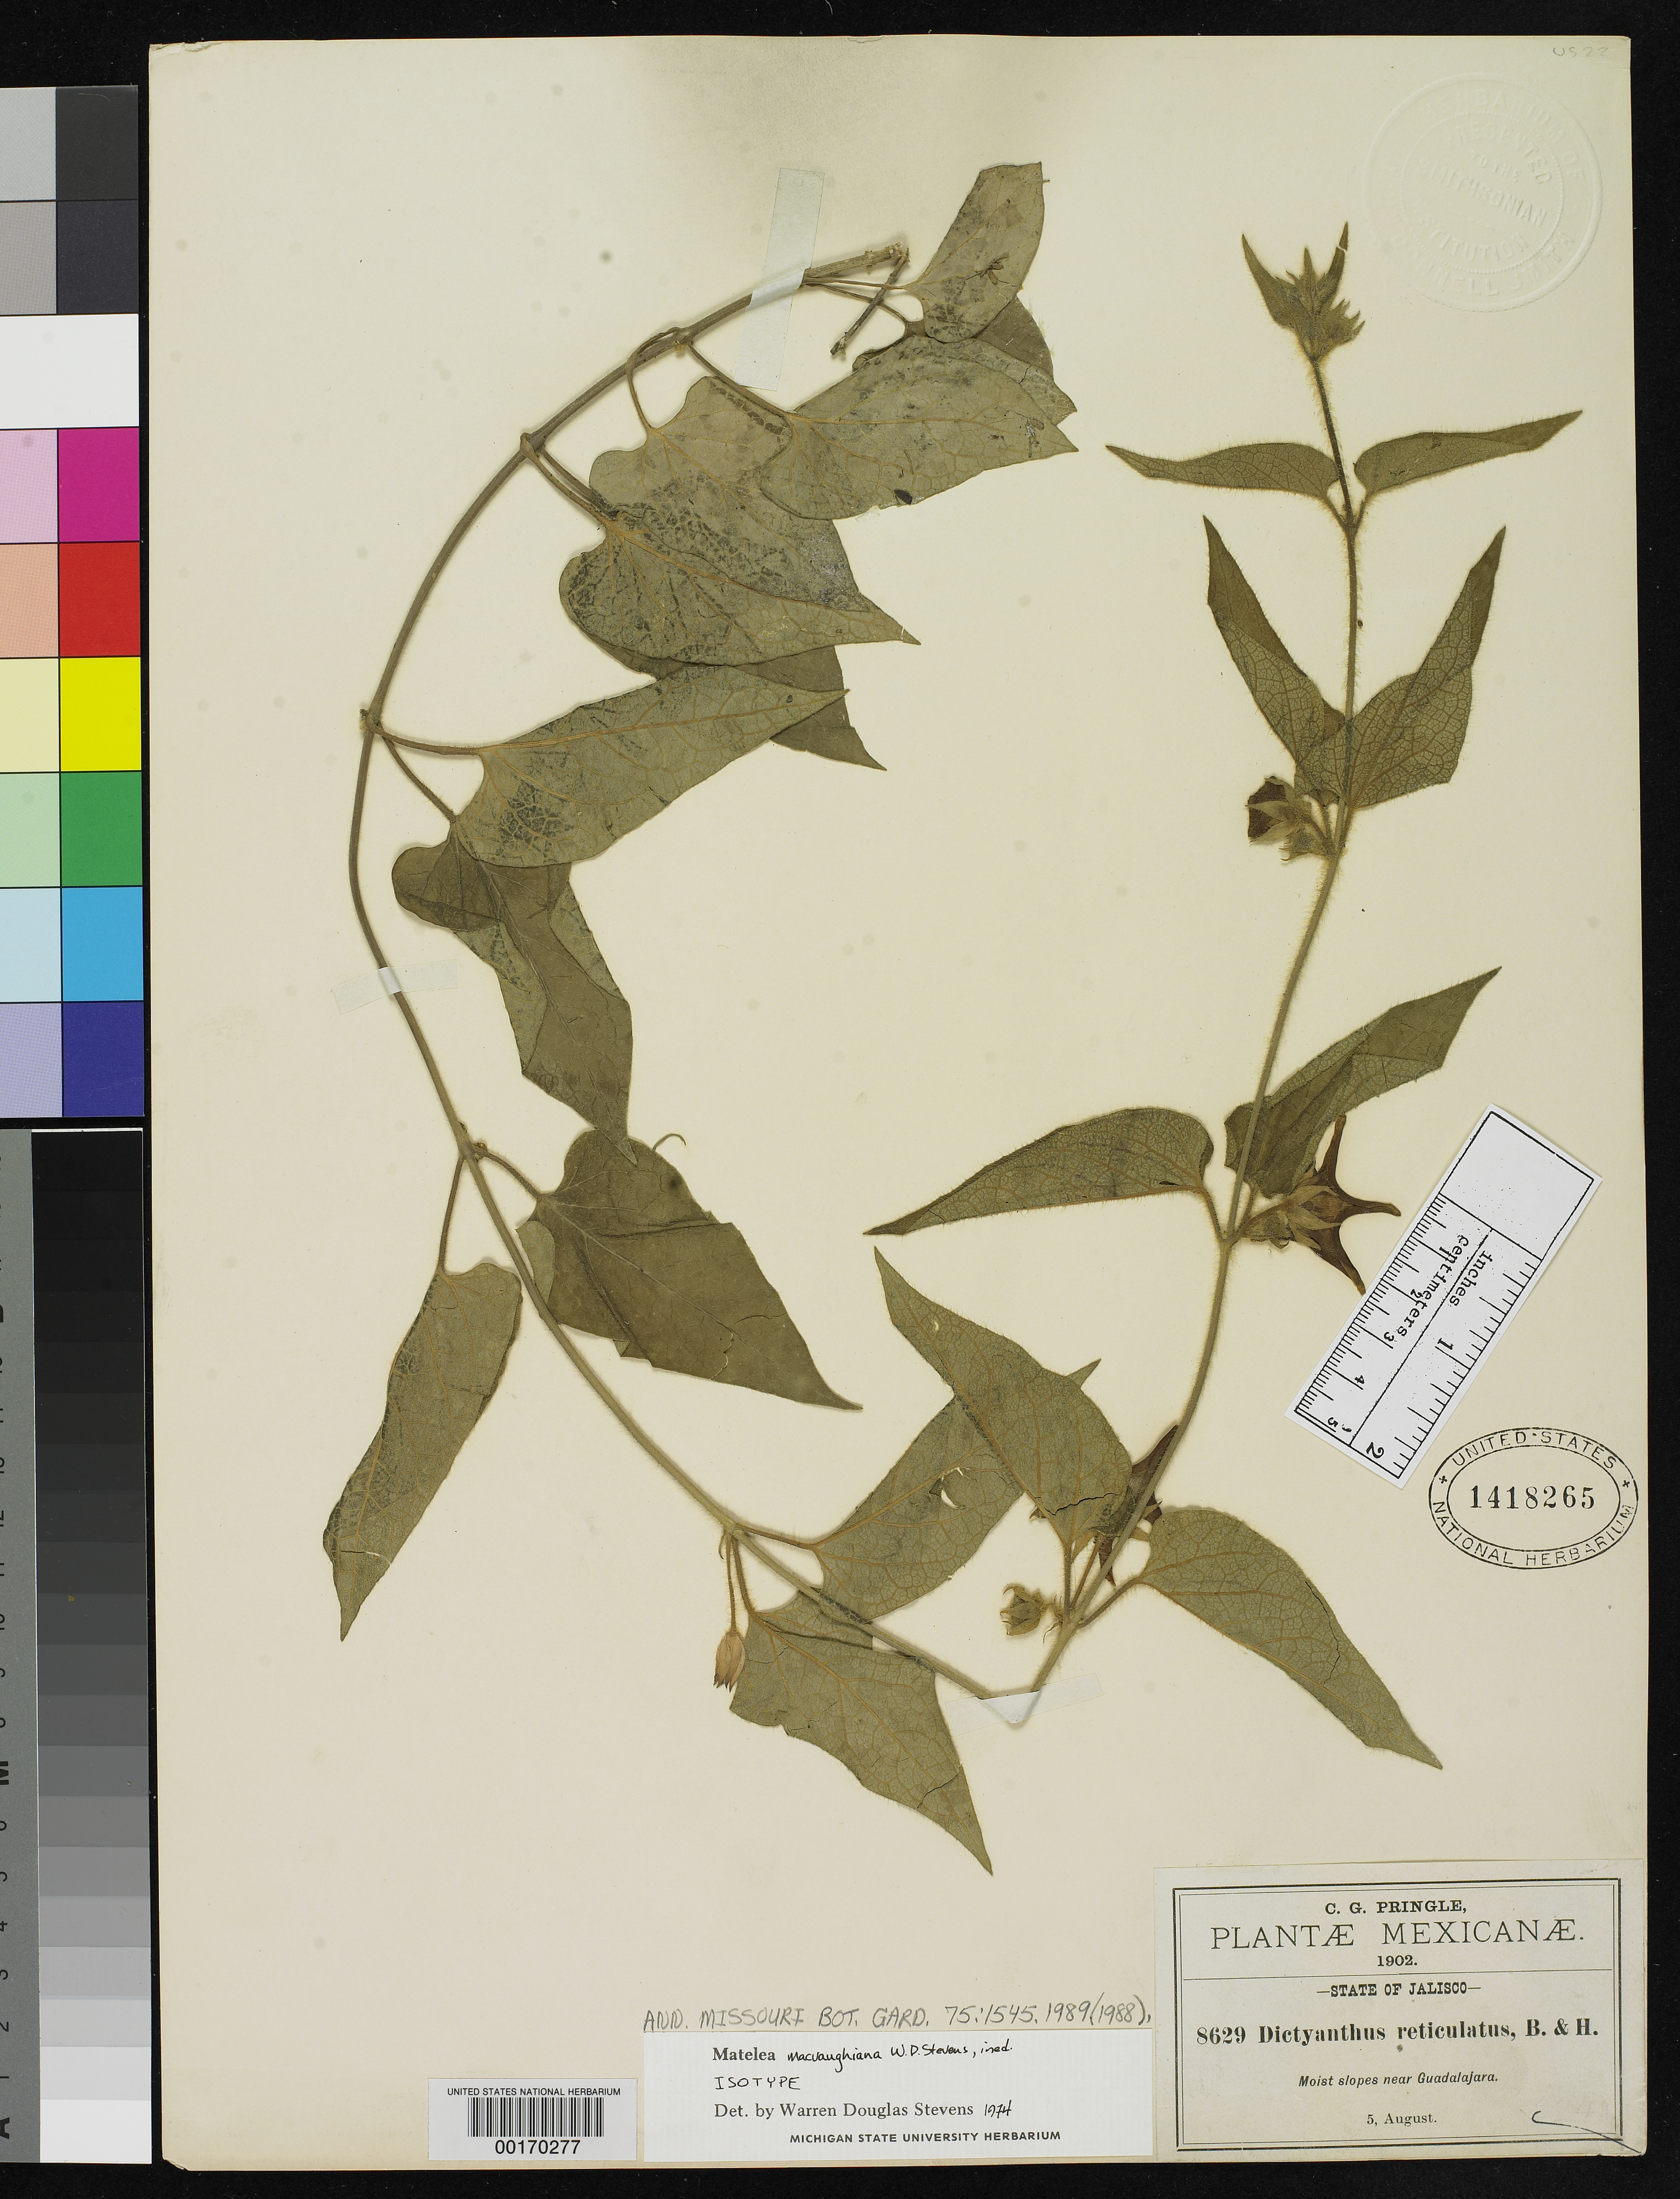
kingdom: Plantae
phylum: Tracheophyta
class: Magnoliopsida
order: Gentianales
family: Apocynaceae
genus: Matelea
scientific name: Matelea macvaughiana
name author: W.D. Stevens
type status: Isotype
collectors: C. G. Pringle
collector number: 8629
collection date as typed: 05 Aug 1902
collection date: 1902-08-05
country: Mexico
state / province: Jalisco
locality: Moist slopes of Guadalajara.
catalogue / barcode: US 1418265